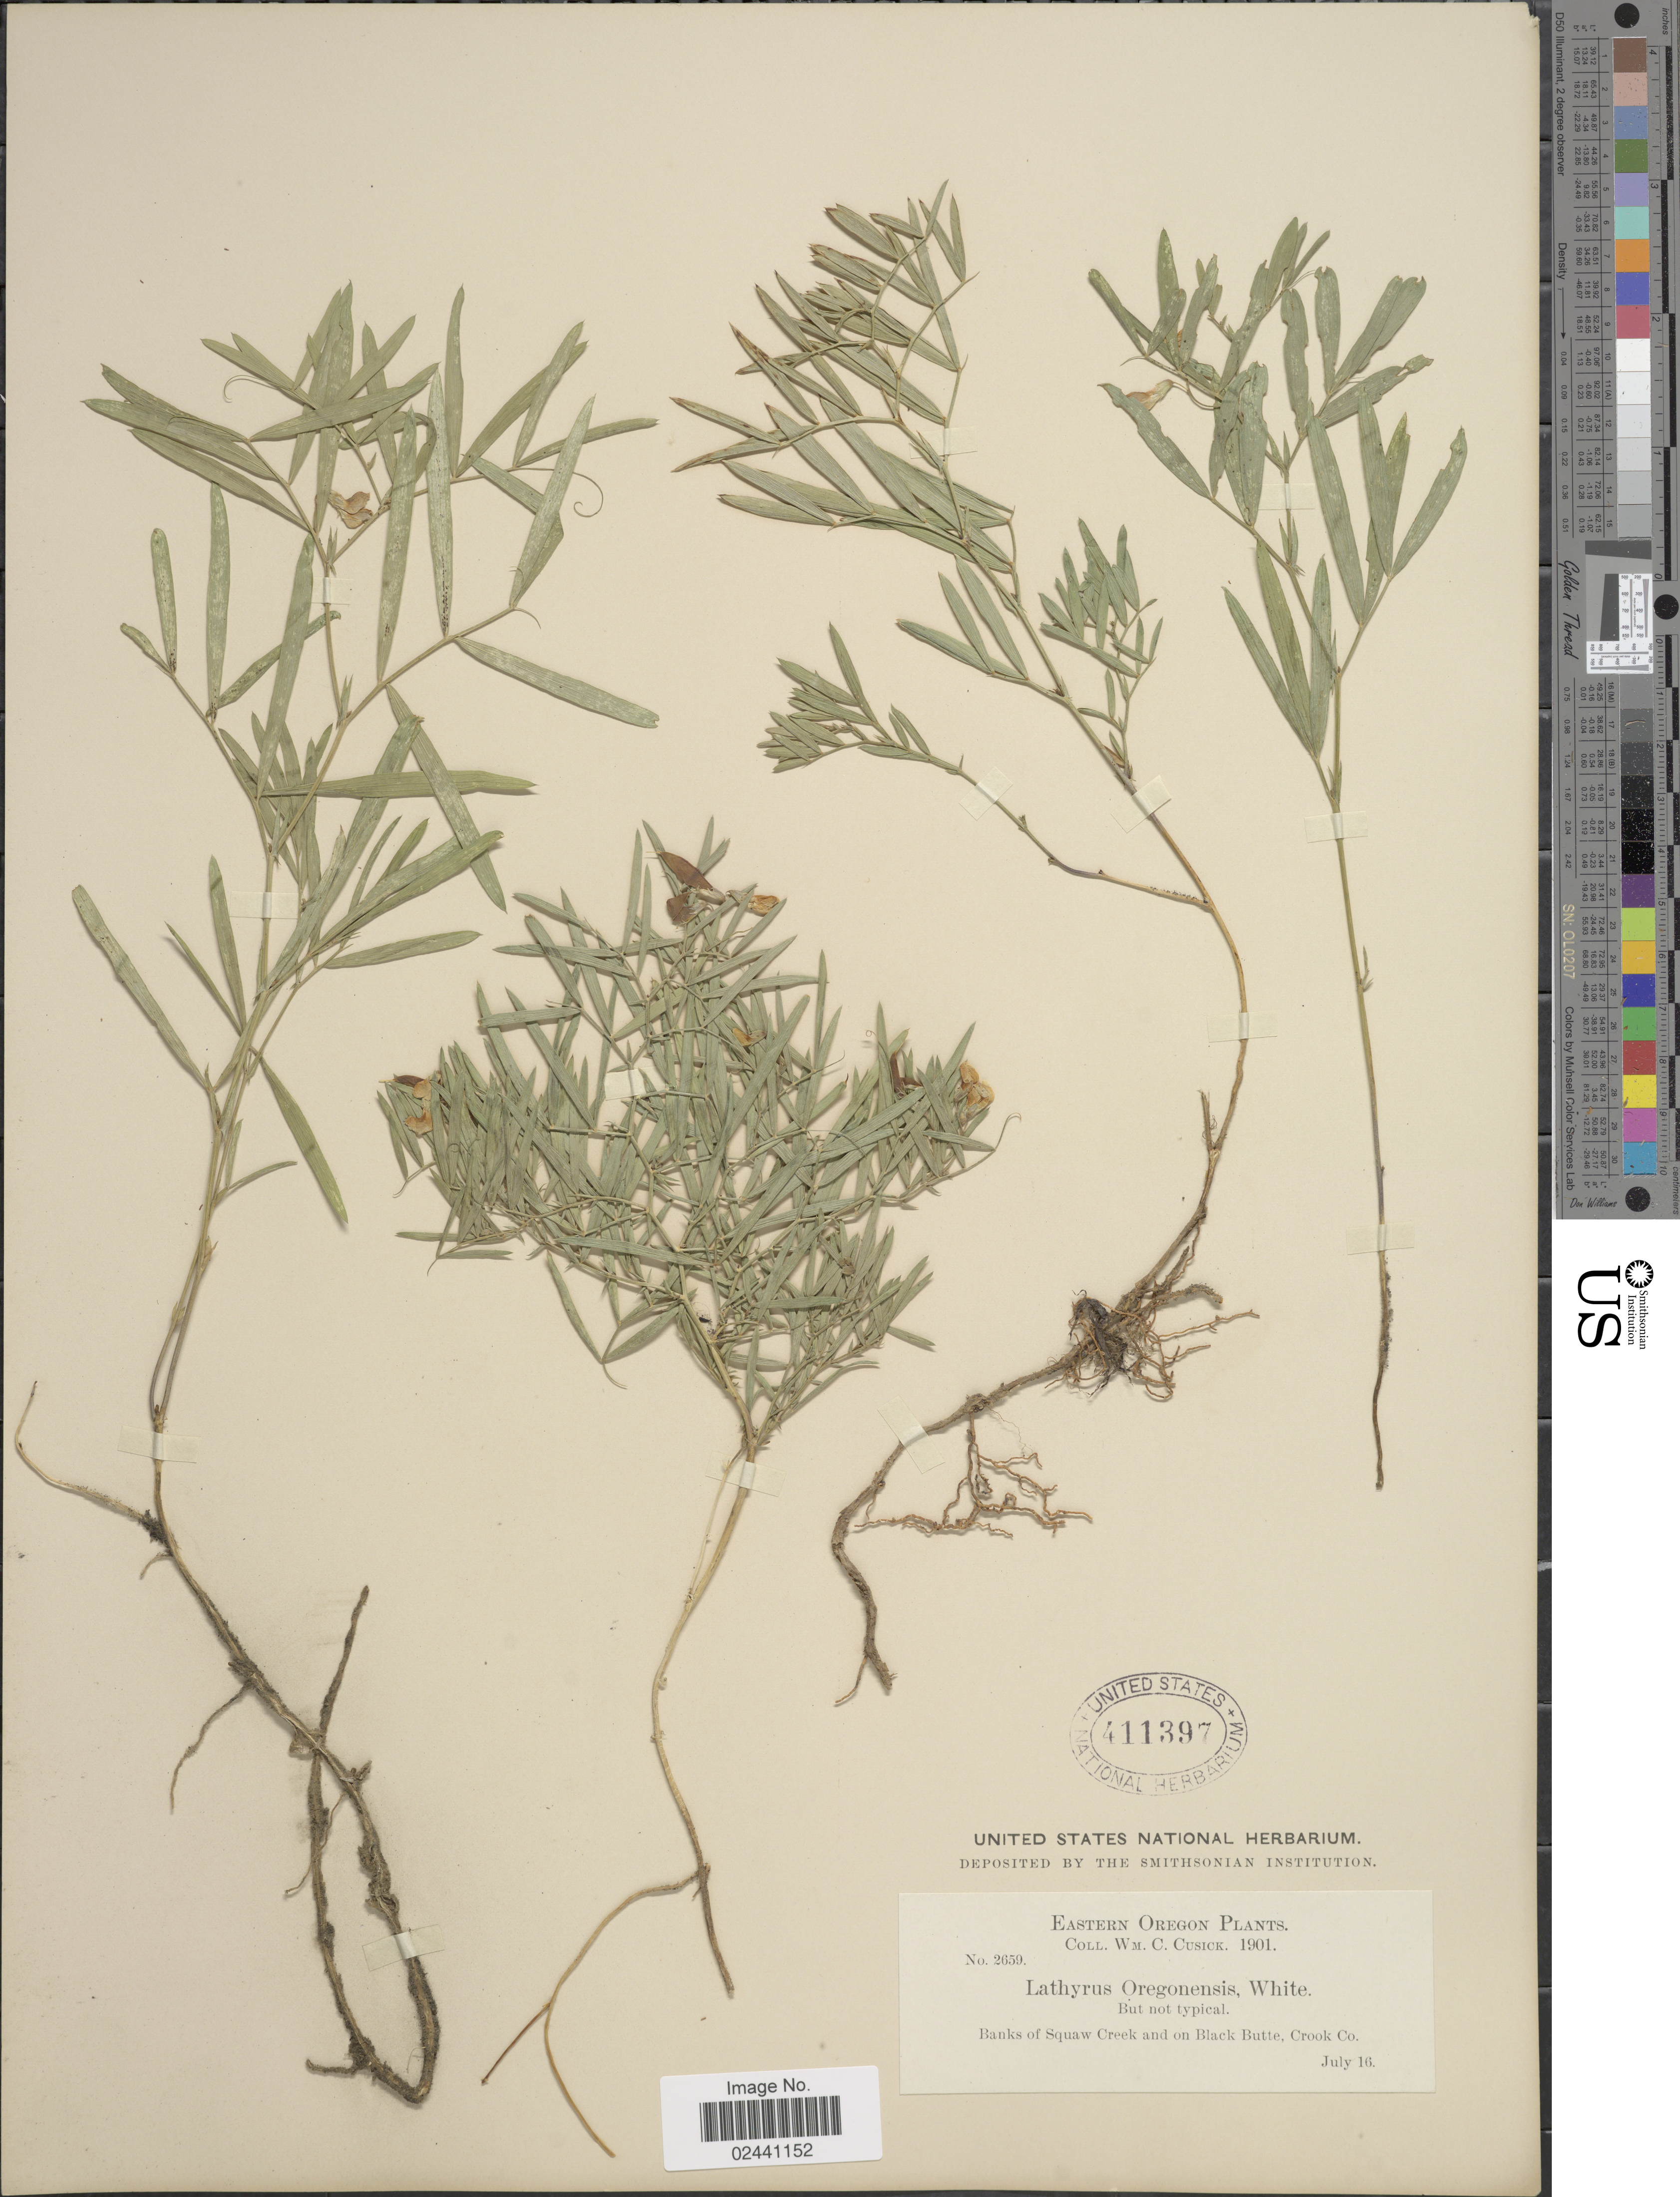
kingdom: Plantae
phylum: Tracheophyta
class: Magnoliopsida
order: Fabales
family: Fabaceae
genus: Lathyrus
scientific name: Lathyrus oregonensis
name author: T.G. White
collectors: W. C. Cusick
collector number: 2659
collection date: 1901-07-16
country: United States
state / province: Oregon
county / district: Crook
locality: Eastern Oregon. Banks of Squaw Creek and on Black Butte, Crook Co.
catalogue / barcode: US 411397